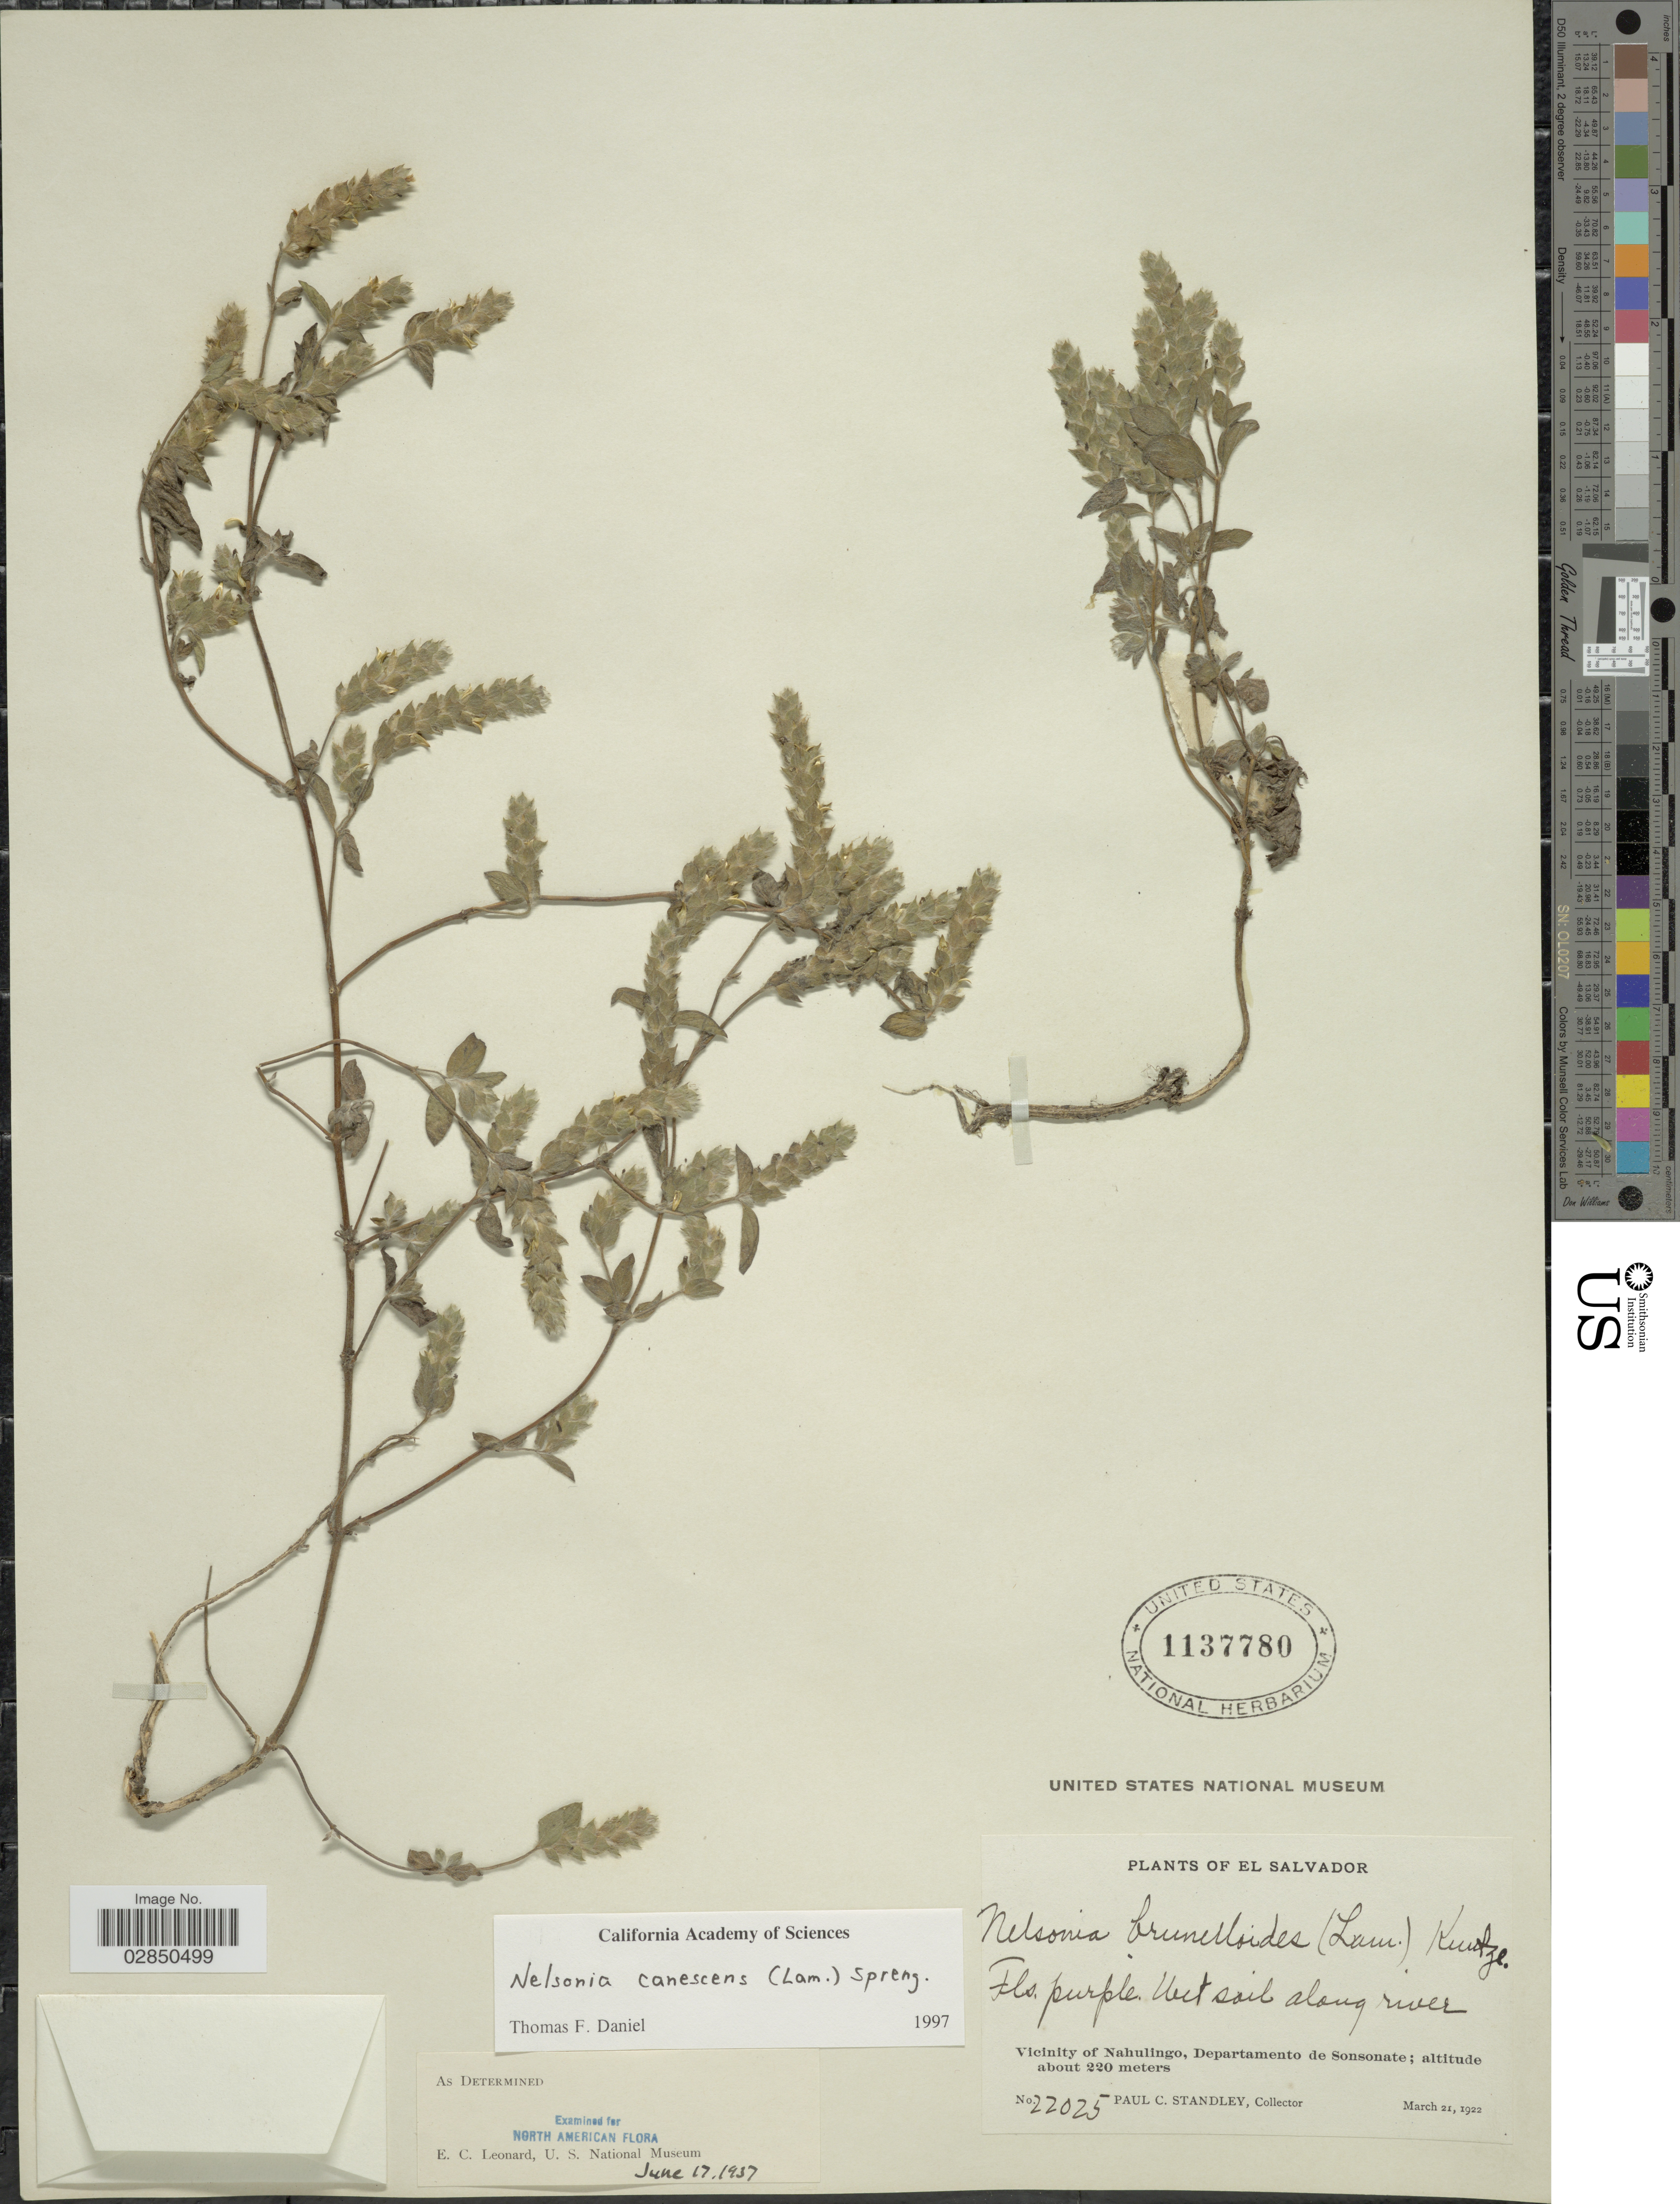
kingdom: Plantae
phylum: Tracheophyta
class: Magnoliopsida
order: Lamiales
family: Acanthaceae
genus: Nelsonia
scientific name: Nelsonia brunelloides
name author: (Lam.) Kuntze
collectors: P. C. Standley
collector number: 22025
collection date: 1922-03-21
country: El Salvador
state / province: Sonsonate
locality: Vicinity of Nahulingo, Departamento de Sonsonate.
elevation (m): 220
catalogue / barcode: US 1137780